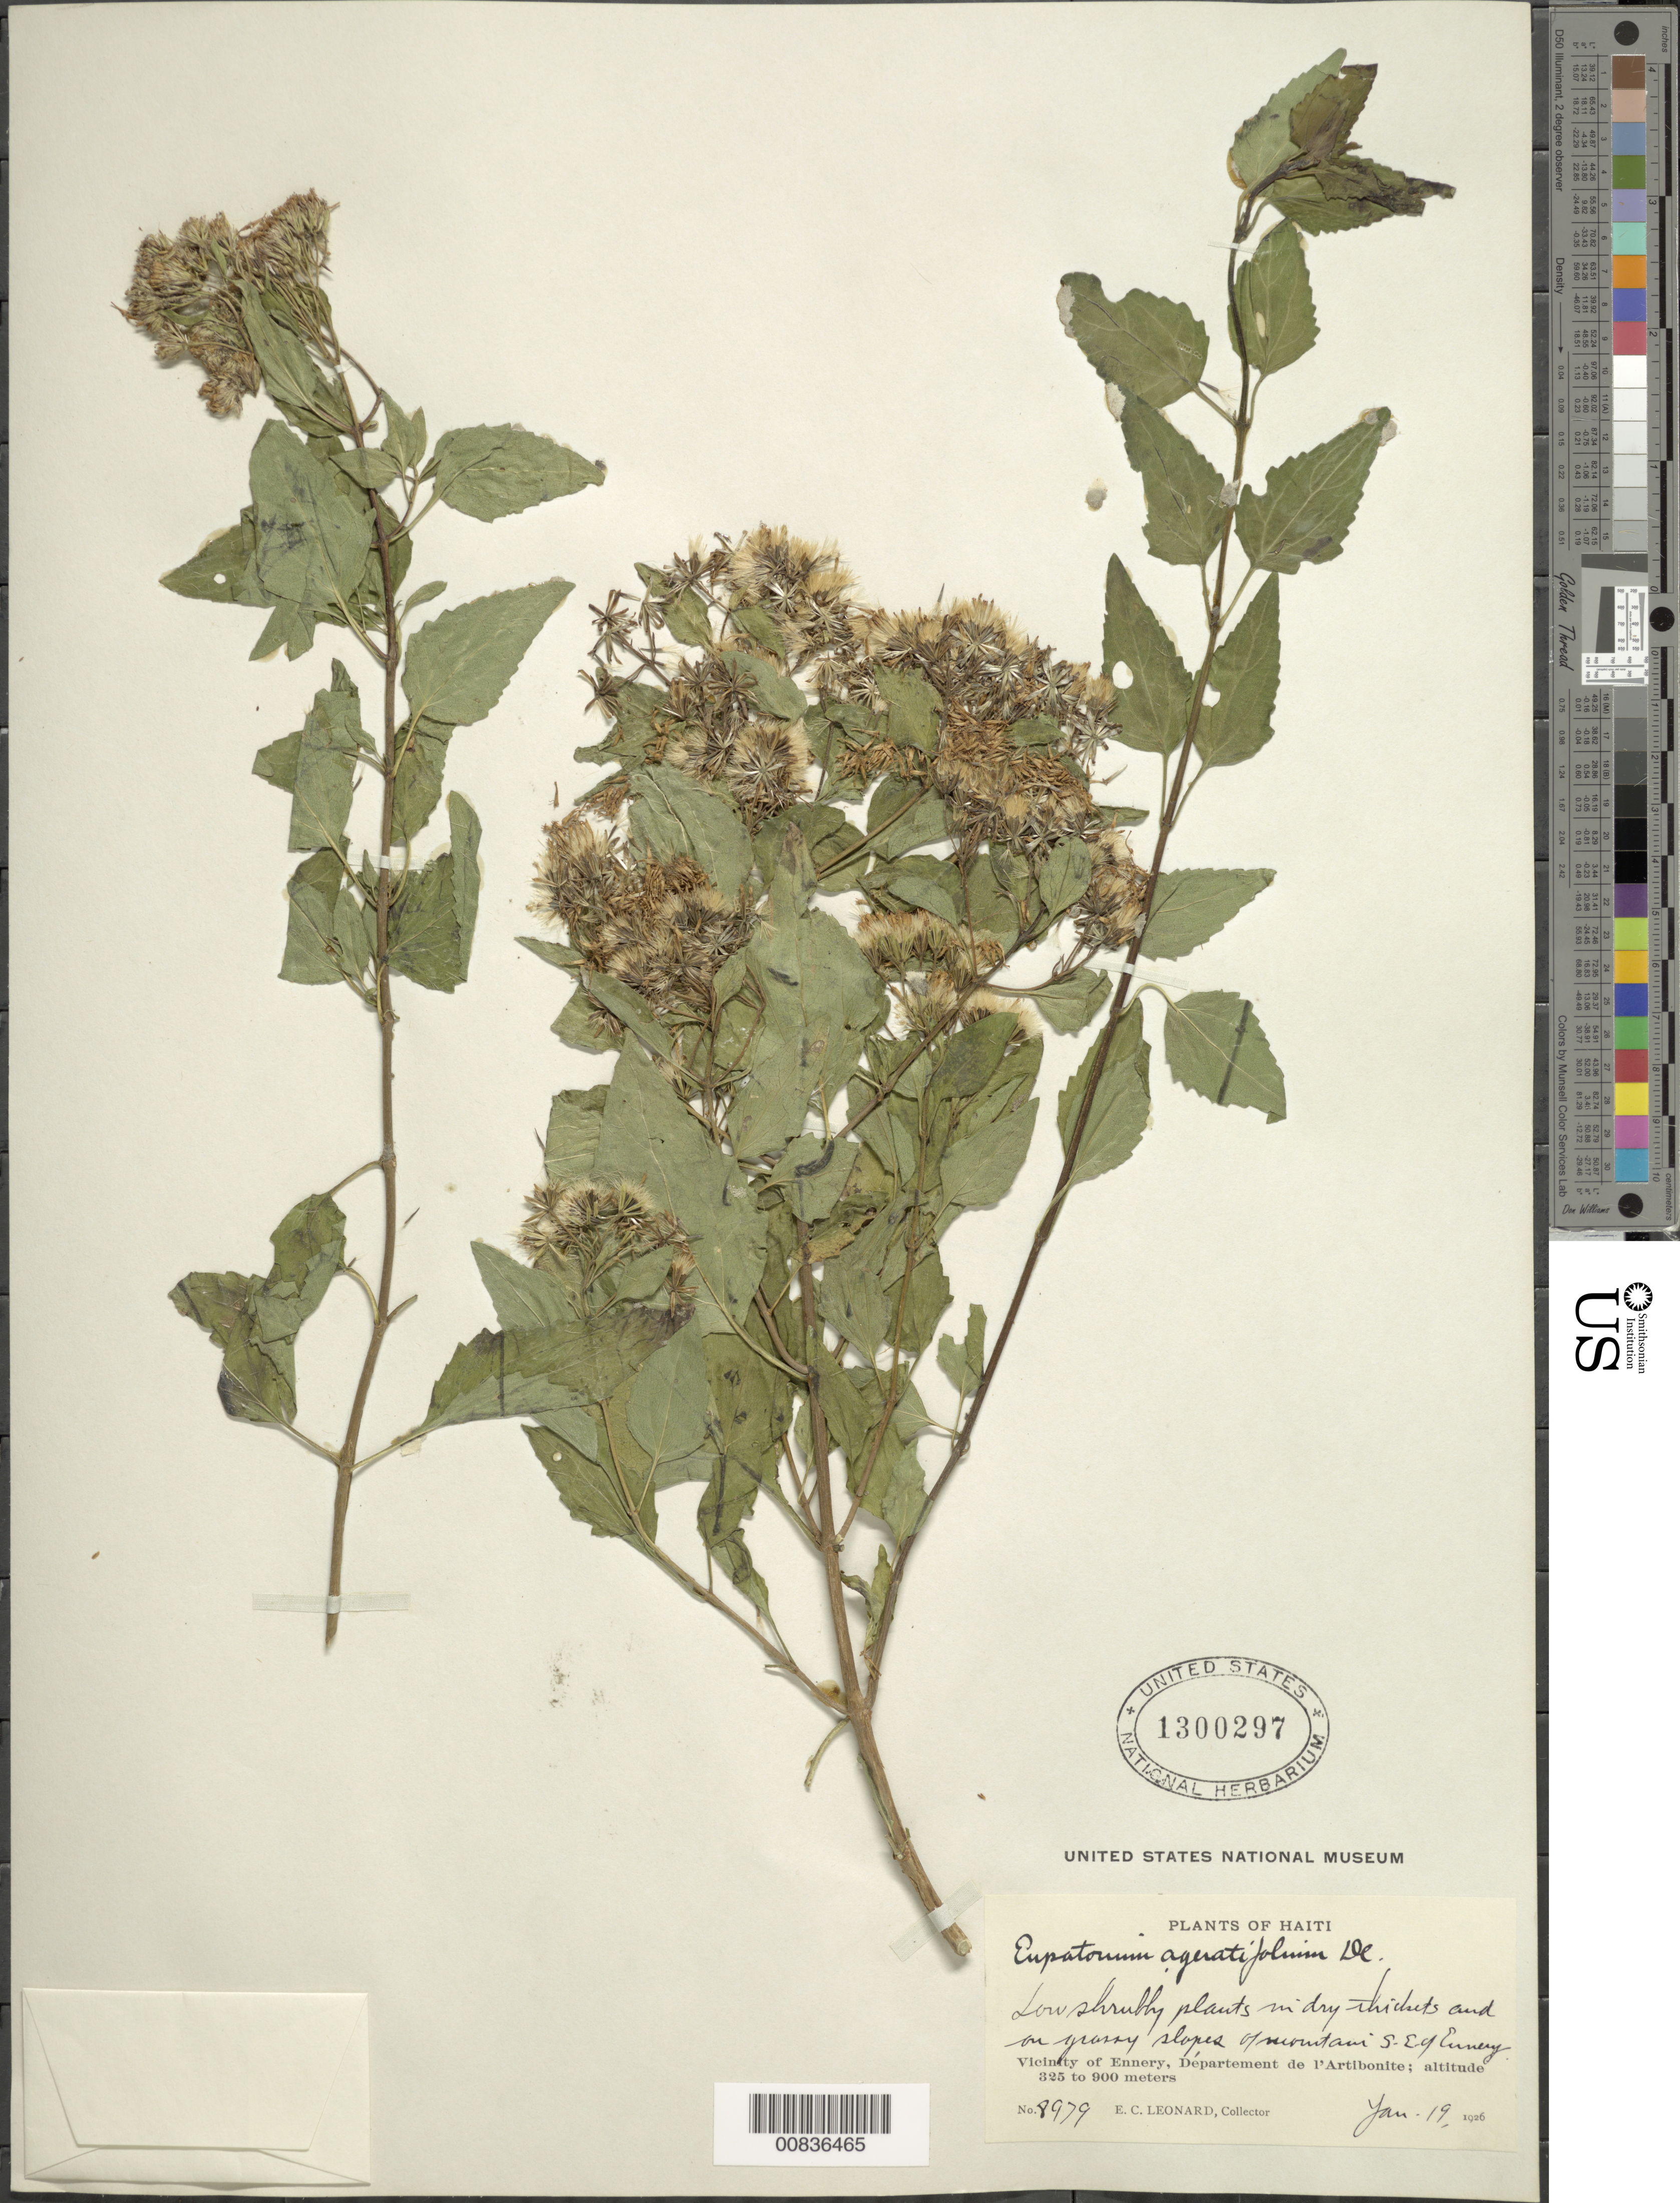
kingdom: Plantae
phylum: Tracheophyta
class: Magnoliopsida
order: Asterales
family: Asteraceae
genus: Ageratina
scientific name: Ageratina havanensis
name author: (Kunth) R.M. King & H. Rob.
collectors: E. C. Leonard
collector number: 8979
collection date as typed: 19 Jan 1926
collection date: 1926-01-19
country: Haiti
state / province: Artibonite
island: Hispaniola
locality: Vicinity of Ennery, SE of town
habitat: In dry thickets and on grassy slopes of mountains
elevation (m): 325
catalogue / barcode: US 1300297